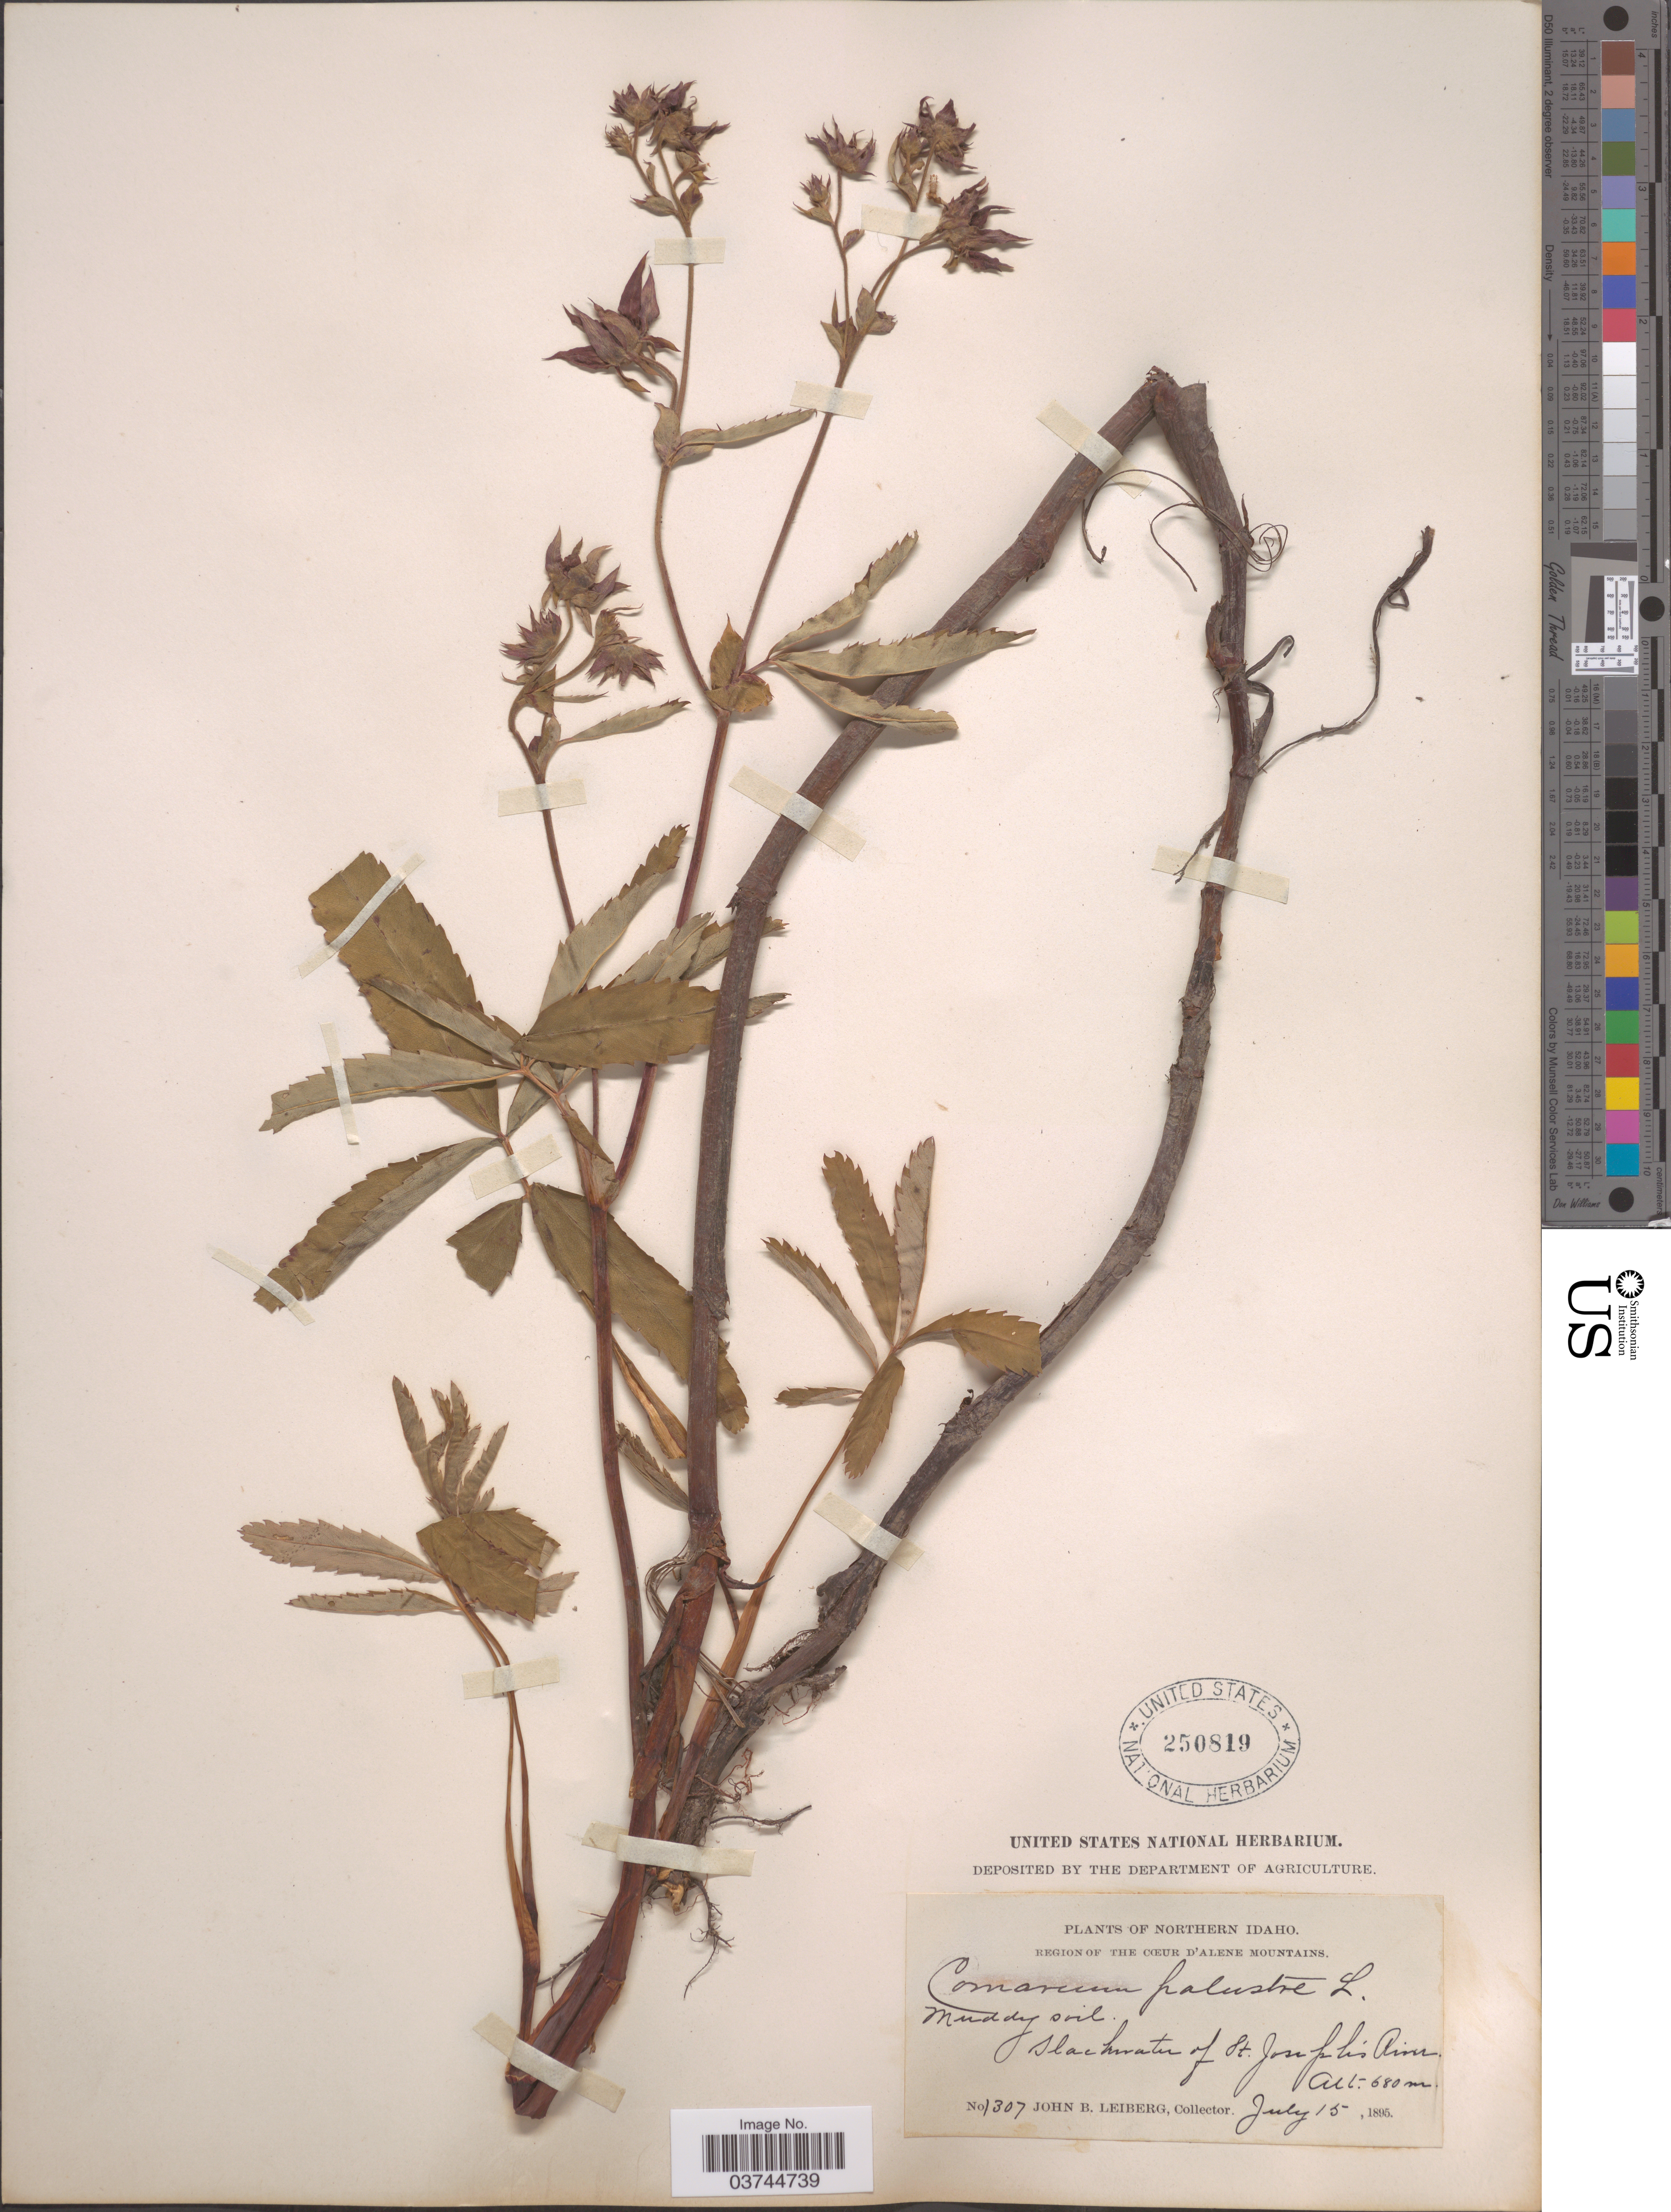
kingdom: Plantae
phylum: Tracheophyta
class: Magnoliopsida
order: Rosales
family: Rosaceae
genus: Comarum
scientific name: Comarum palustre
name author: L.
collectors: J. B. Leiberg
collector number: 1307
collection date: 1895-07-15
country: United States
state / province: Idaho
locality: Northern Idaho. Region the Cœur D'Alene Mountains. Blackwater of St. Joseph's River.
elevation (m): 680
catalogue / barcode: US 250819